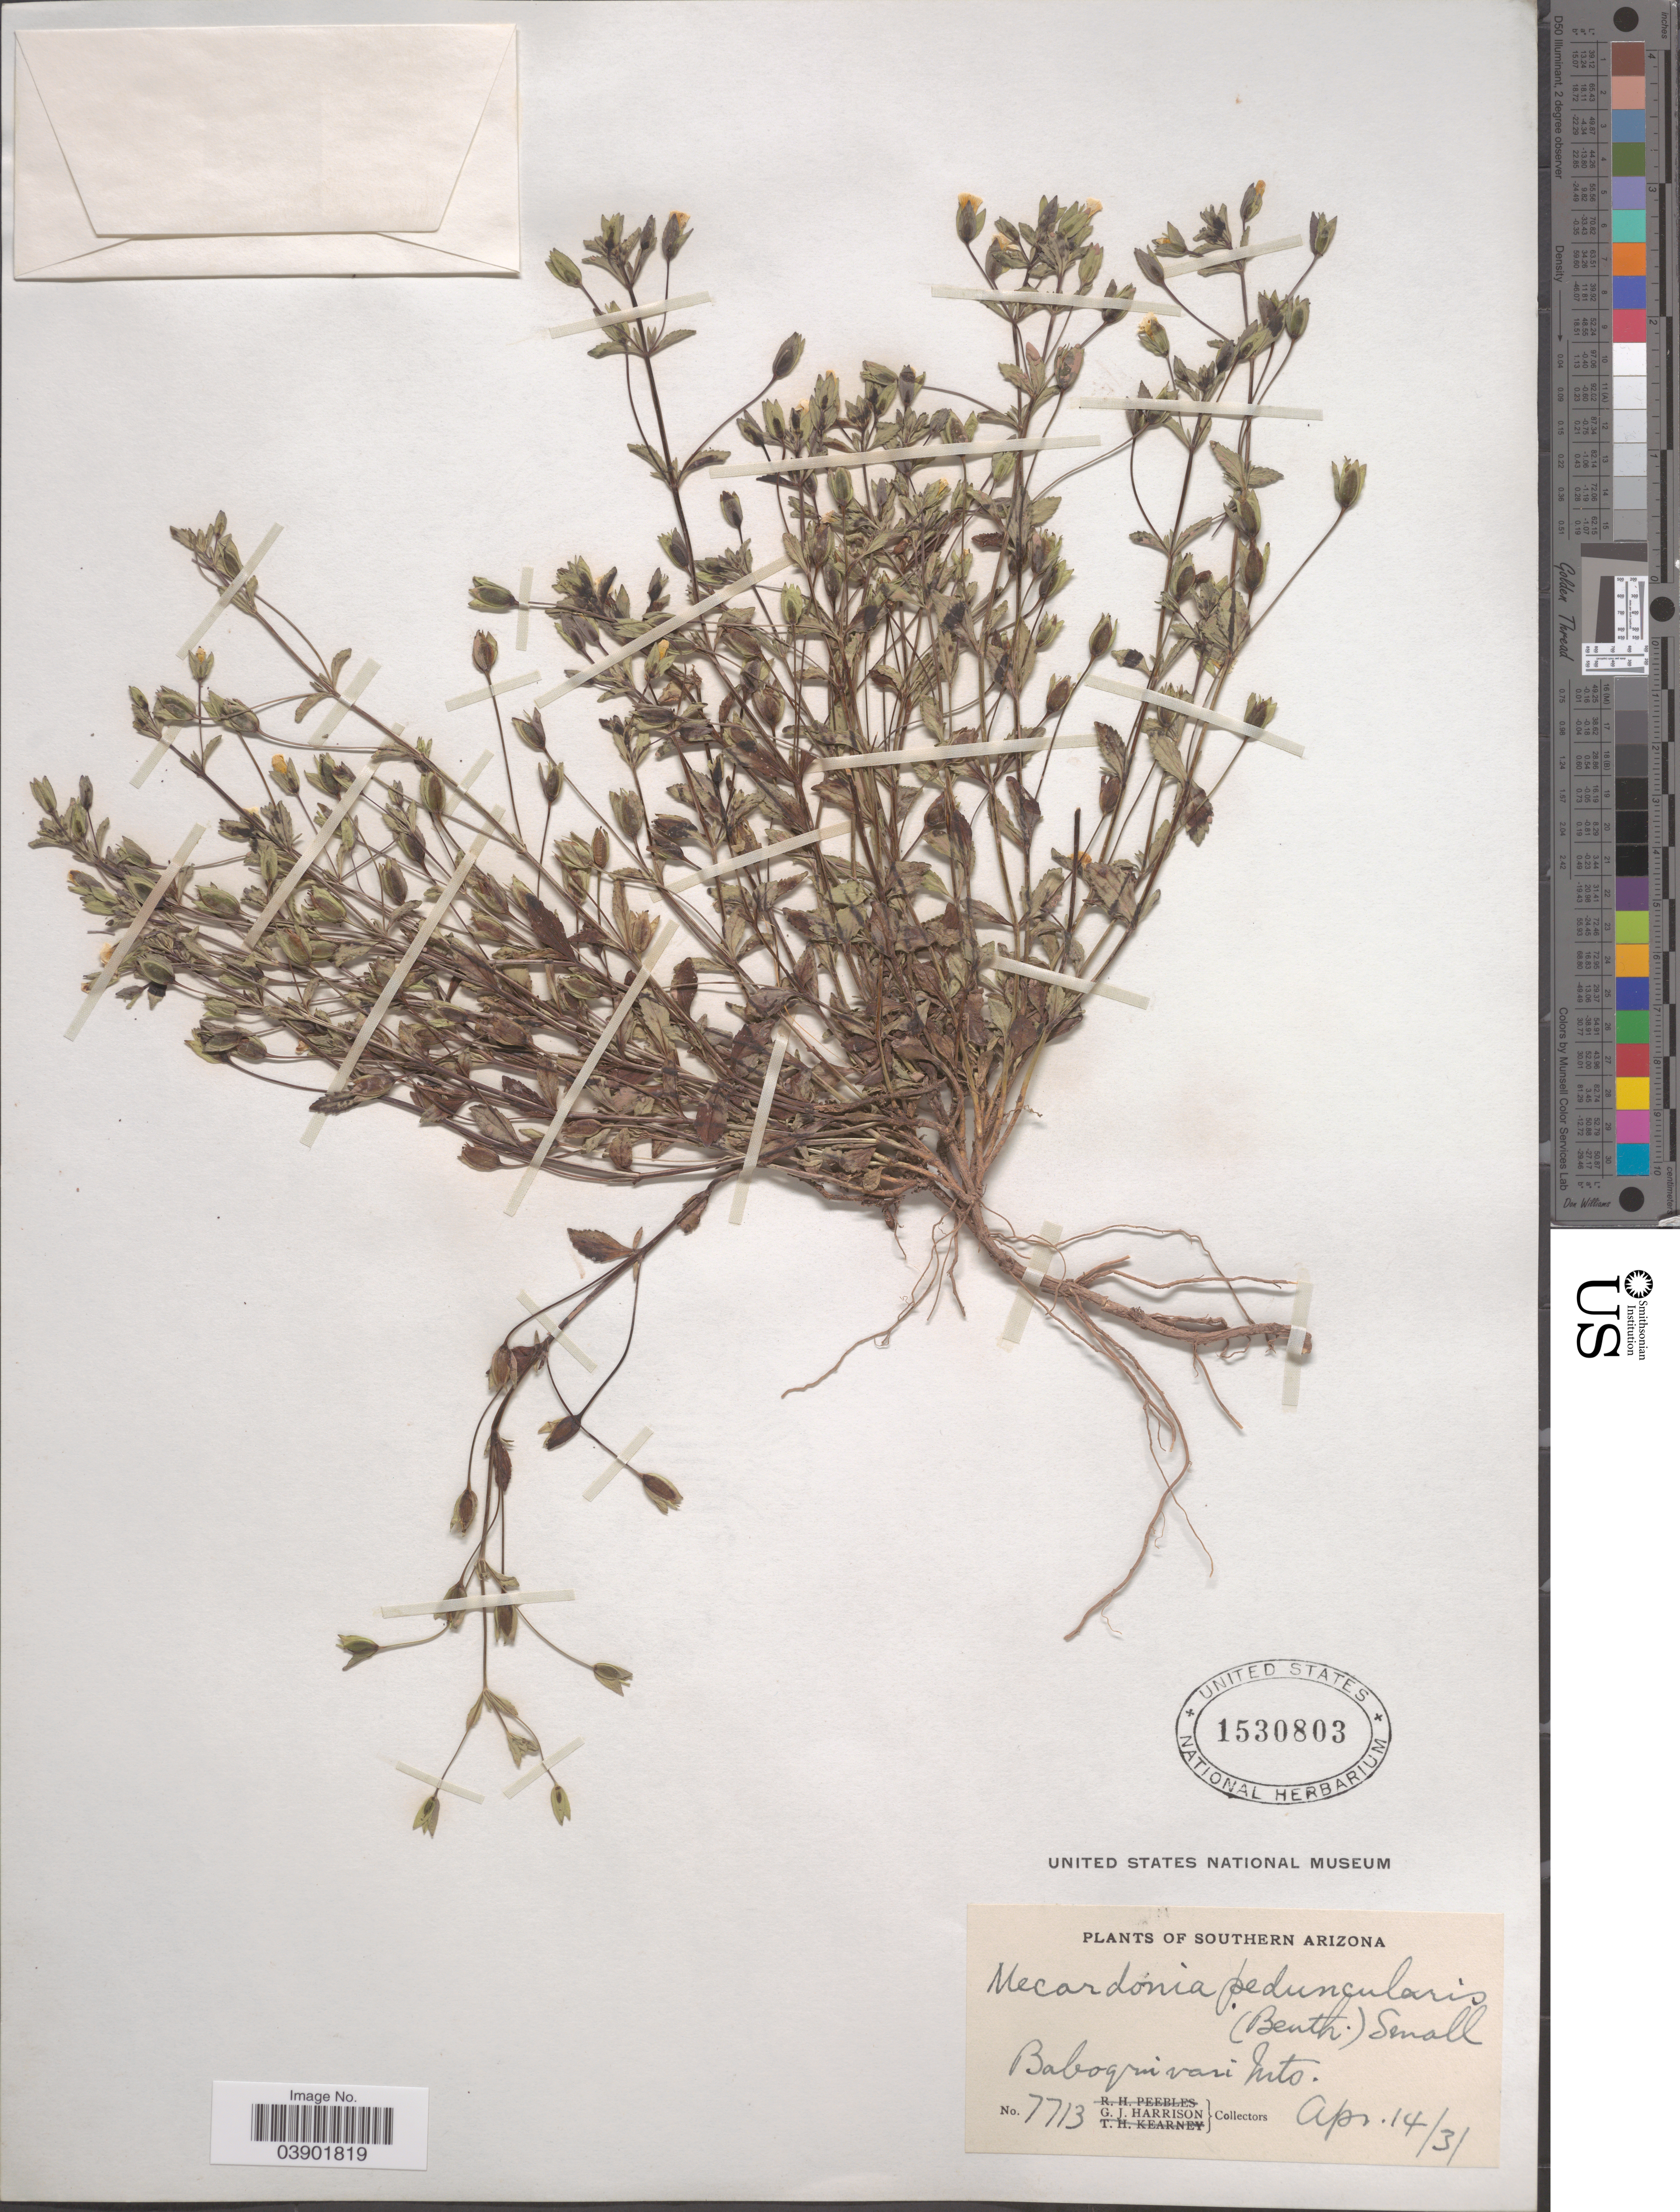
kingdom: Plantae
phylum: Tracheophyta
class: Magnoliopsida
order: Lamiales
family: Plantaginaceae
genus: Bacopa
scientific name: Bacopa procumbens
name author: (Mill.) Greenm.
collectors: G. J. Harrison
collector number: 7713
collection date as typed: Transcribed d/m/y: 14/4/31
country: United States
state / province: Arizona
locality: Southern Arizona. Baboquivari Mts.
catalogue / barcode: US 1530803